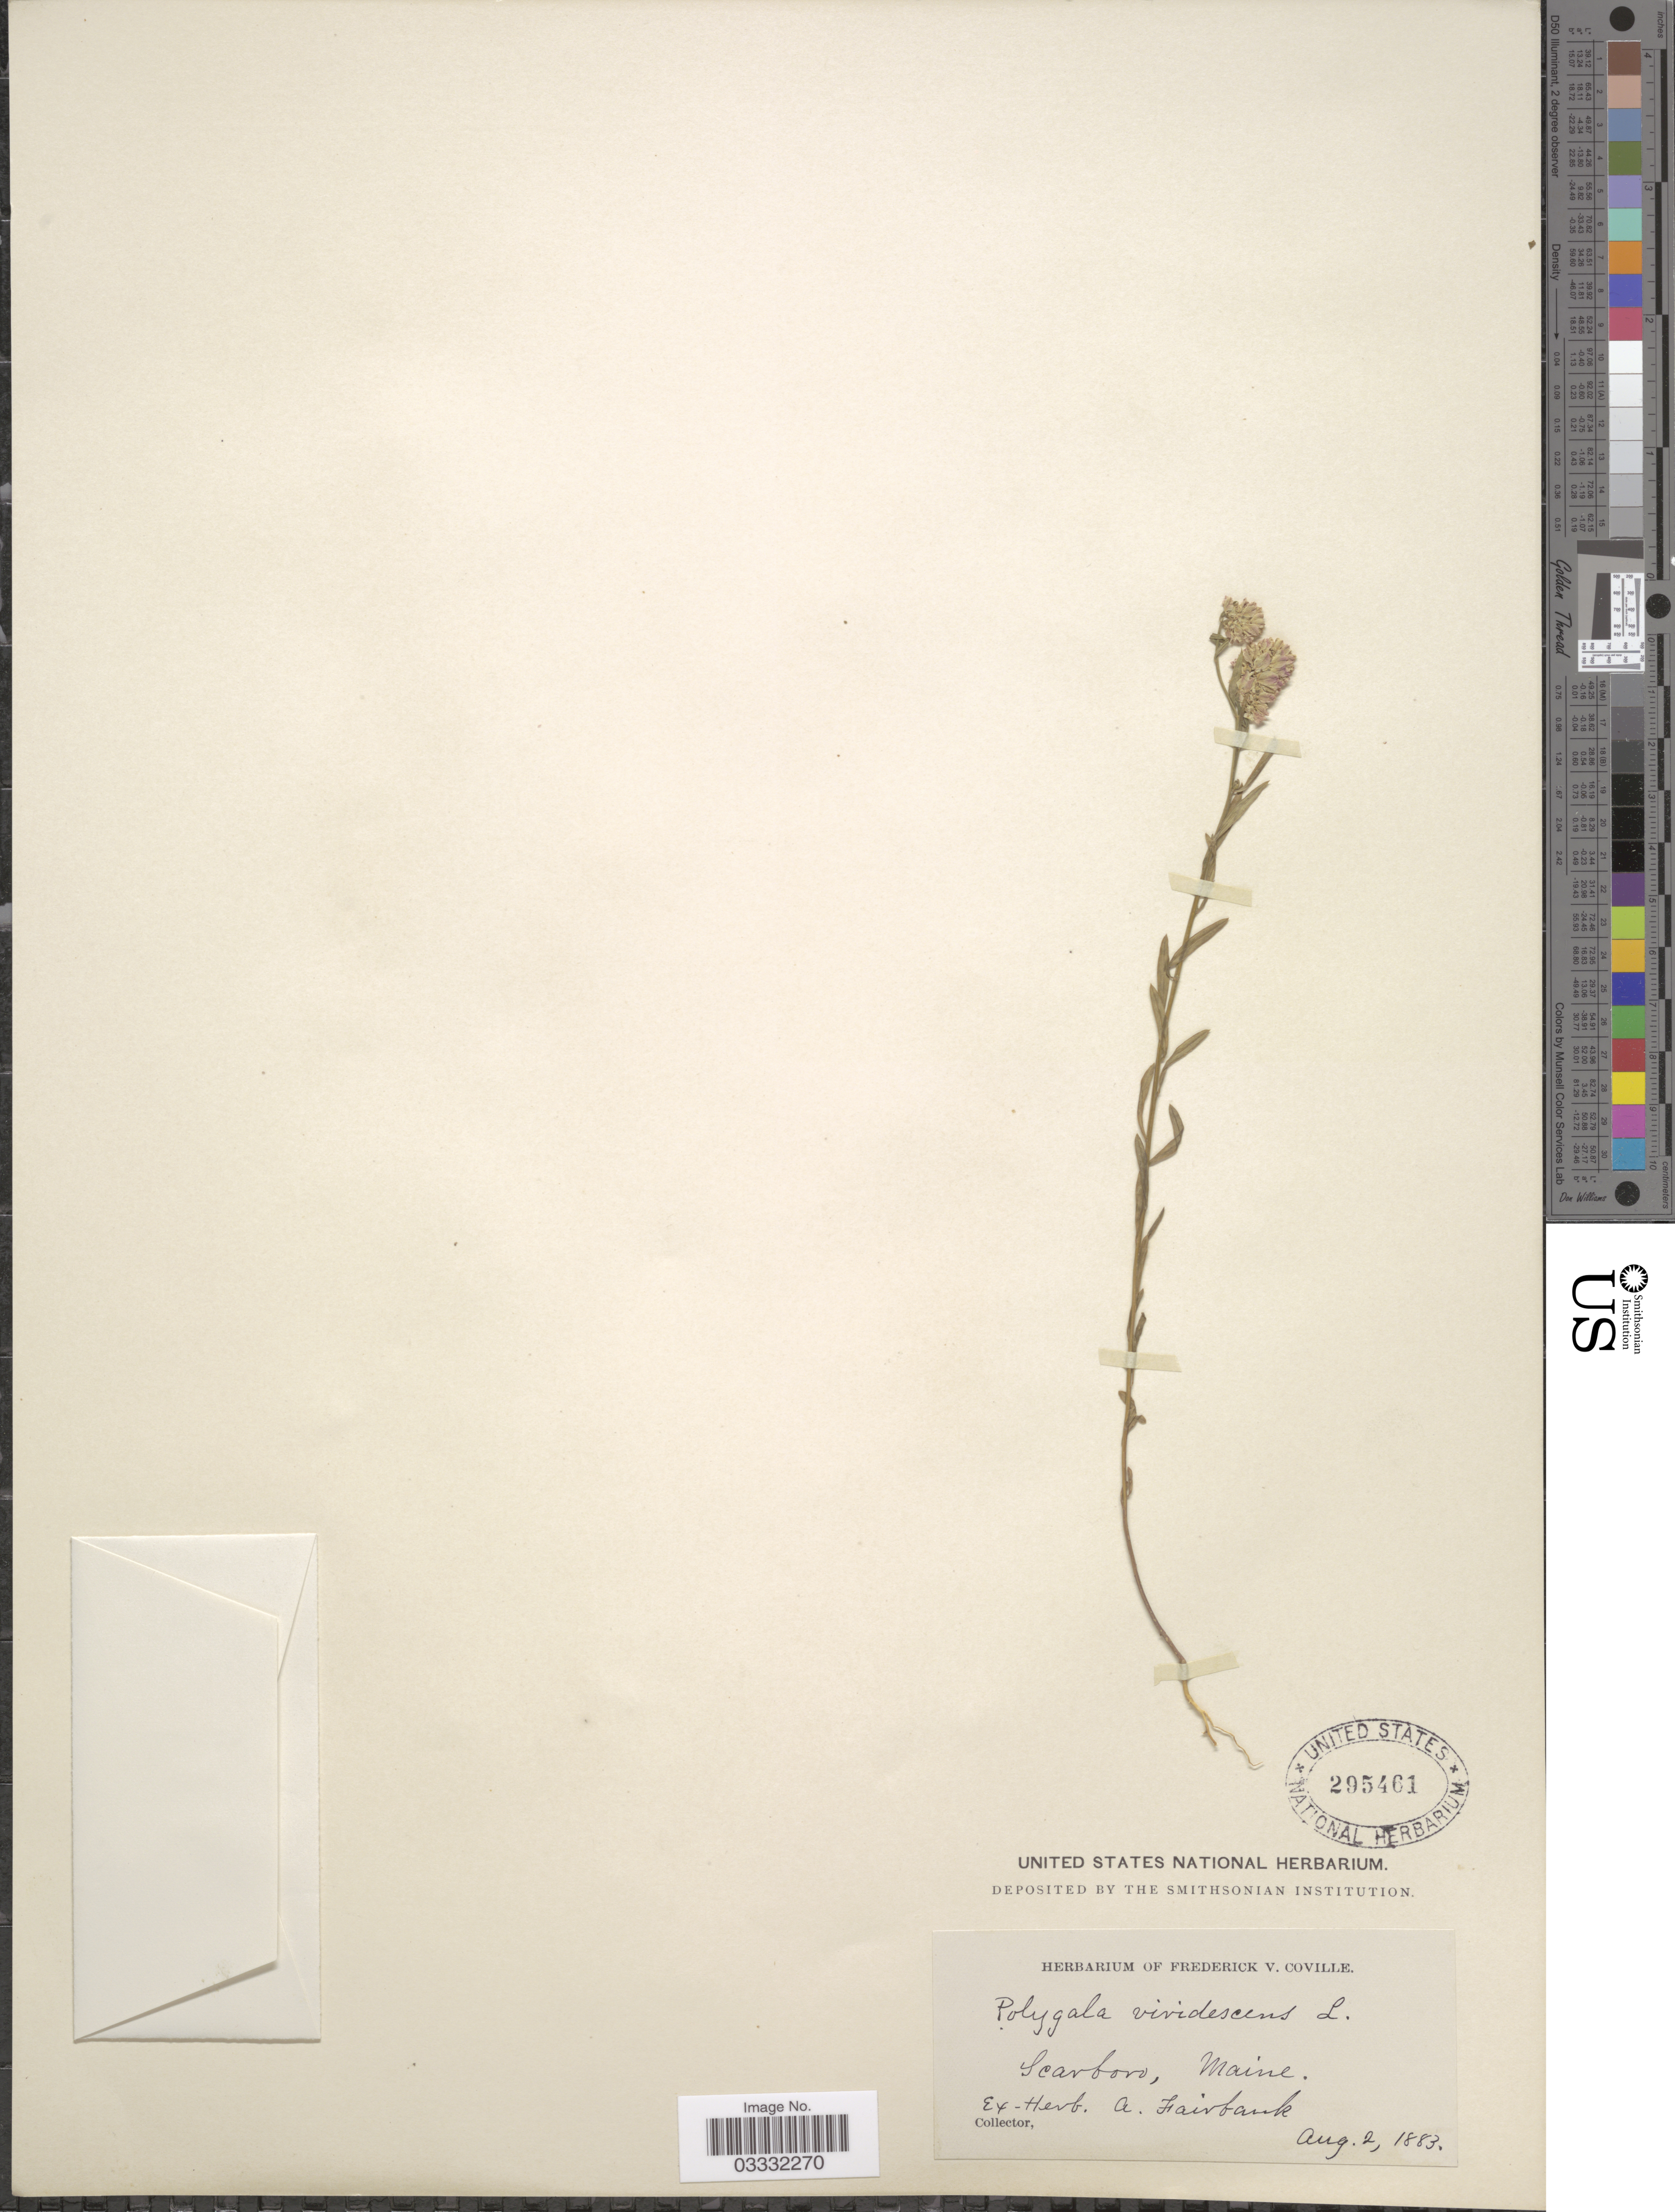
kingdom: Plantae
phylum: Tracheophyta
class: Magnoliopsida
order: Fabales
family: Polygalaceae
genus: Polygala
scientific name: Polygala sanguinea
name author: L.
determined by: Strong, Mark T., (BOT), Smithsonian Institution - National Museum of Natural History (UNITED STATES)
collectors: Ex herb. A. Fairbank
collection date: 1883-08-02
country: United States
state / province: Maine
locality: Scarboro.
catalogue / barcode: US 295461